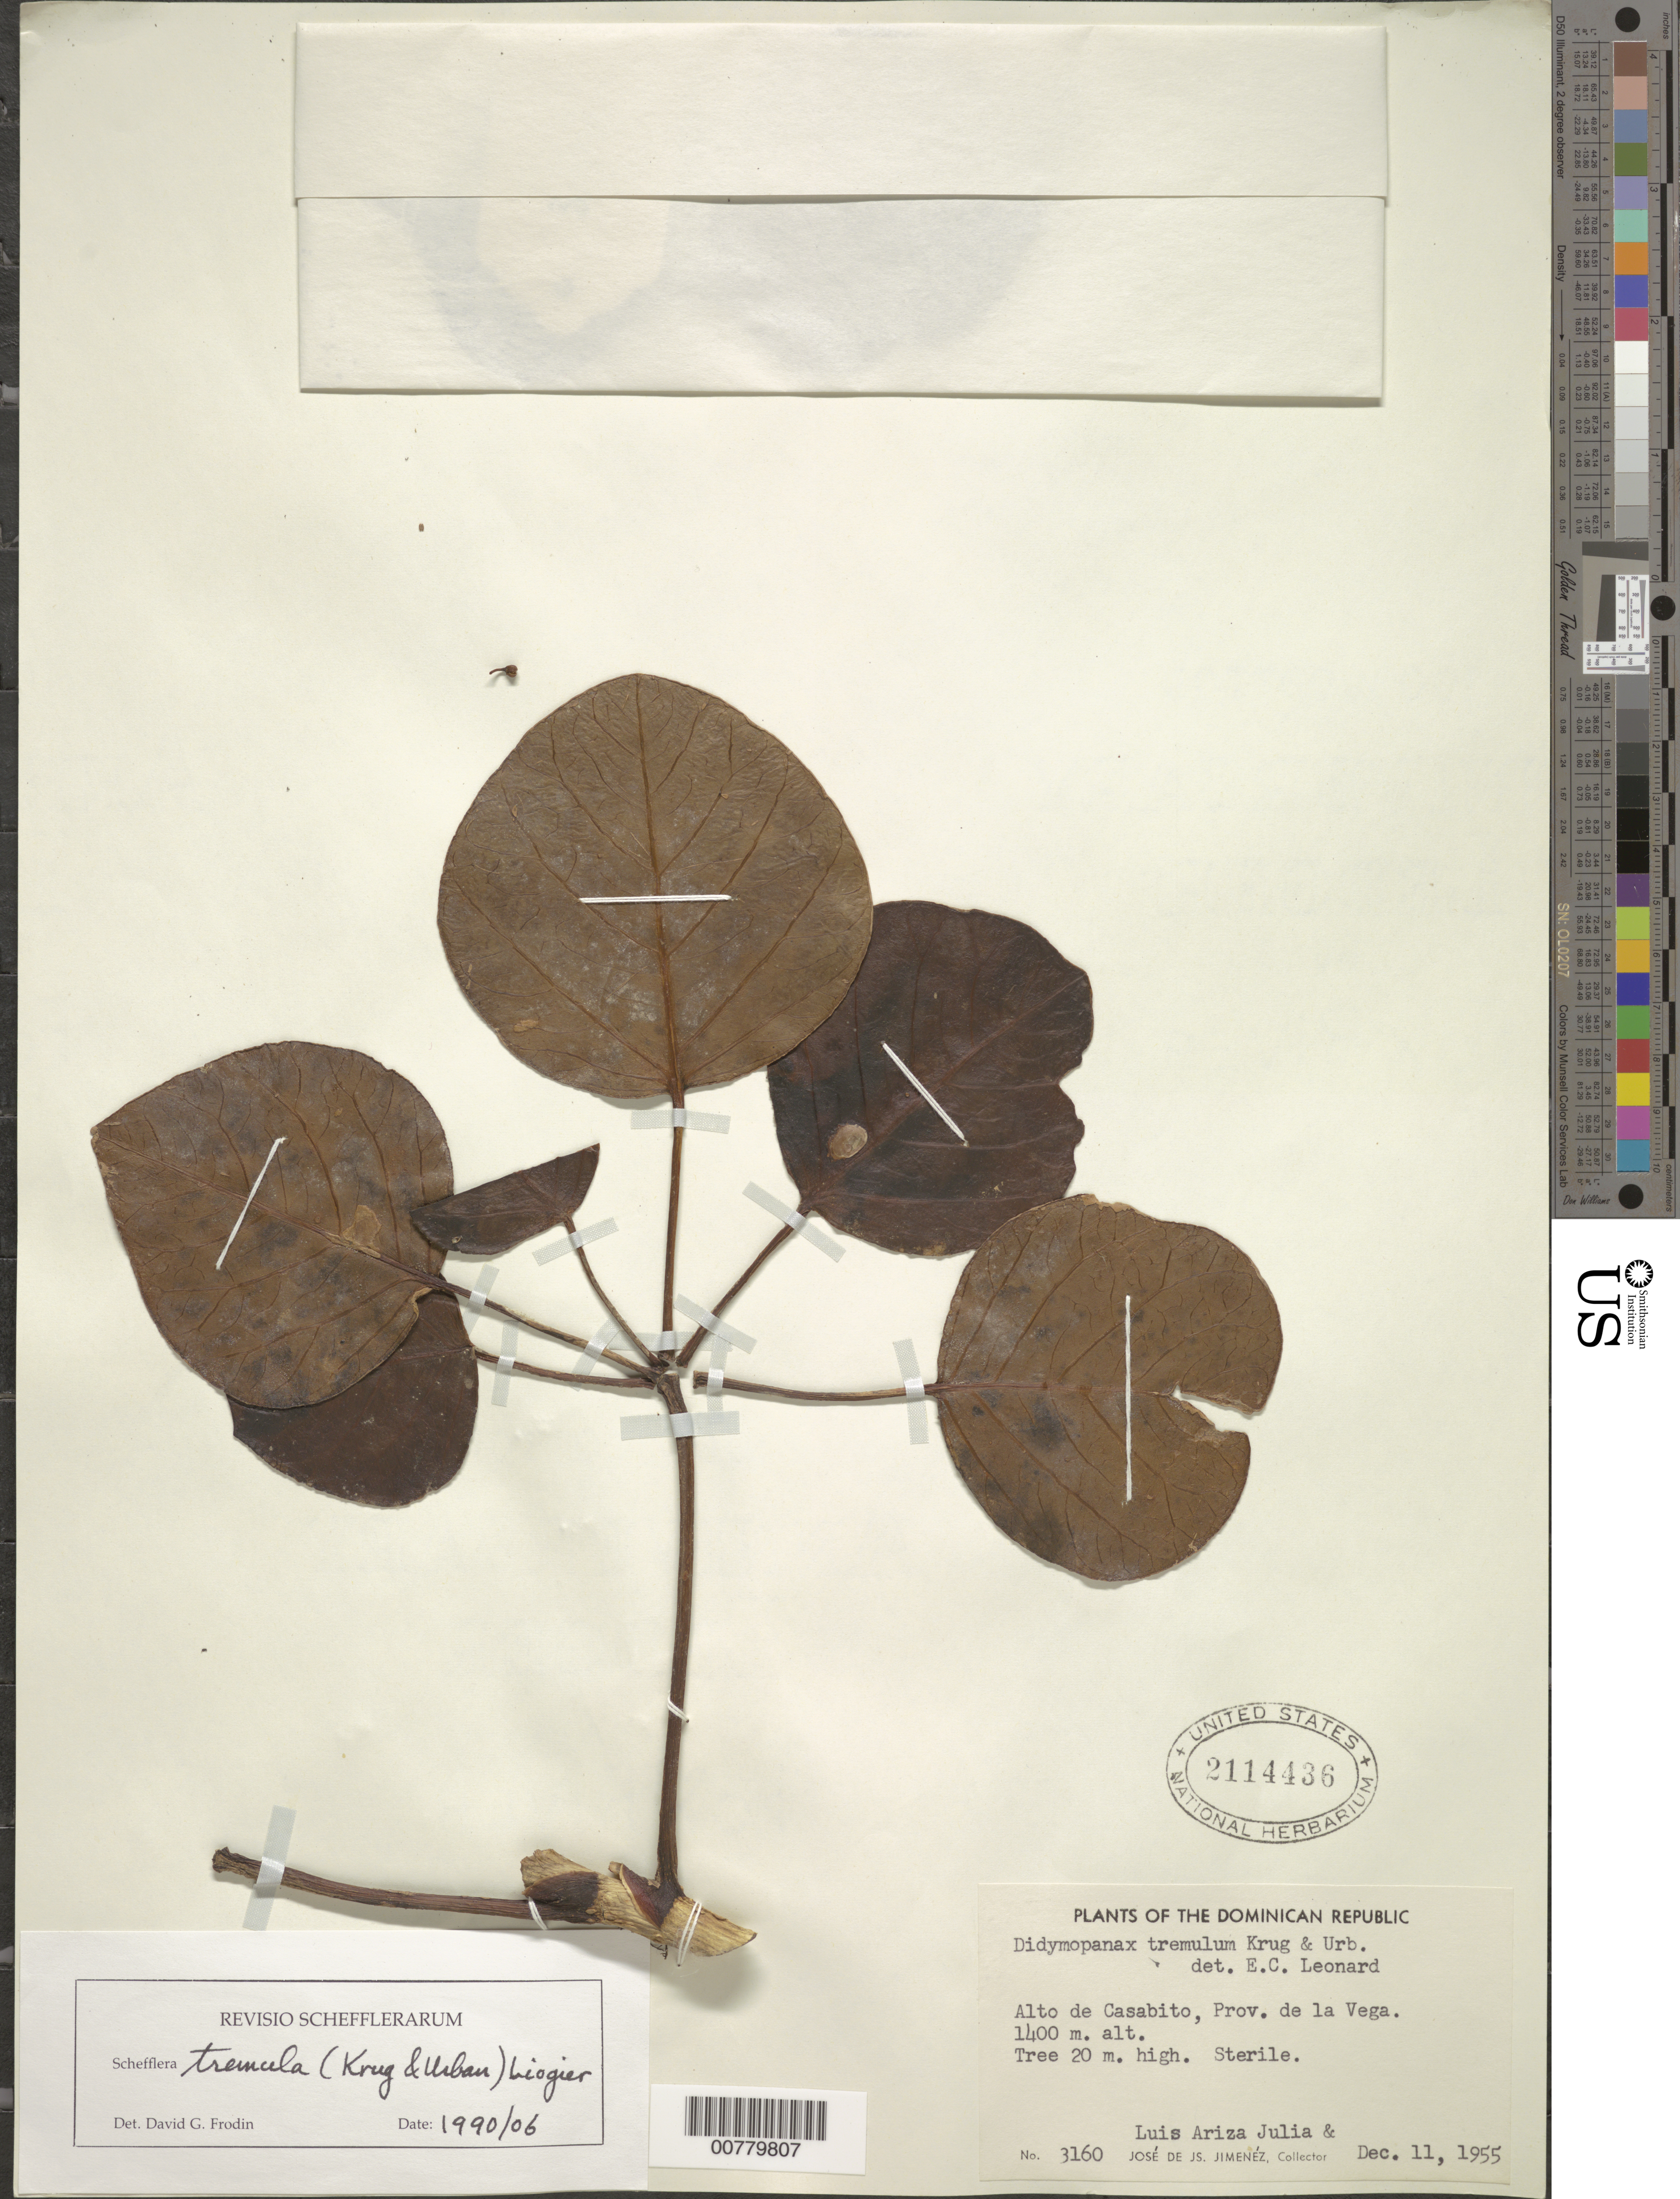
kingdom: Plantae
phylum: Tracheophyta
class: Magnoliopsida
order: Apiales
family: Araliaceae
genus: Schefflera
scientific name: Schefflera tremula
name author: (Krug & Urb.) Alain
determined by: Frodin, D. G.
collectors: L. Ariza-Julia & J. J. Jiménez Almonte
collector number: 3160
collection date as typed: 11 Dec 1955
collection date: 1955-12-11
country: Dominican Republic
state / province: La Vega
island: Hispaniola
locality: Alto de Casabito.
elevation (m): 1400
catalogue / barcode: US 2114436